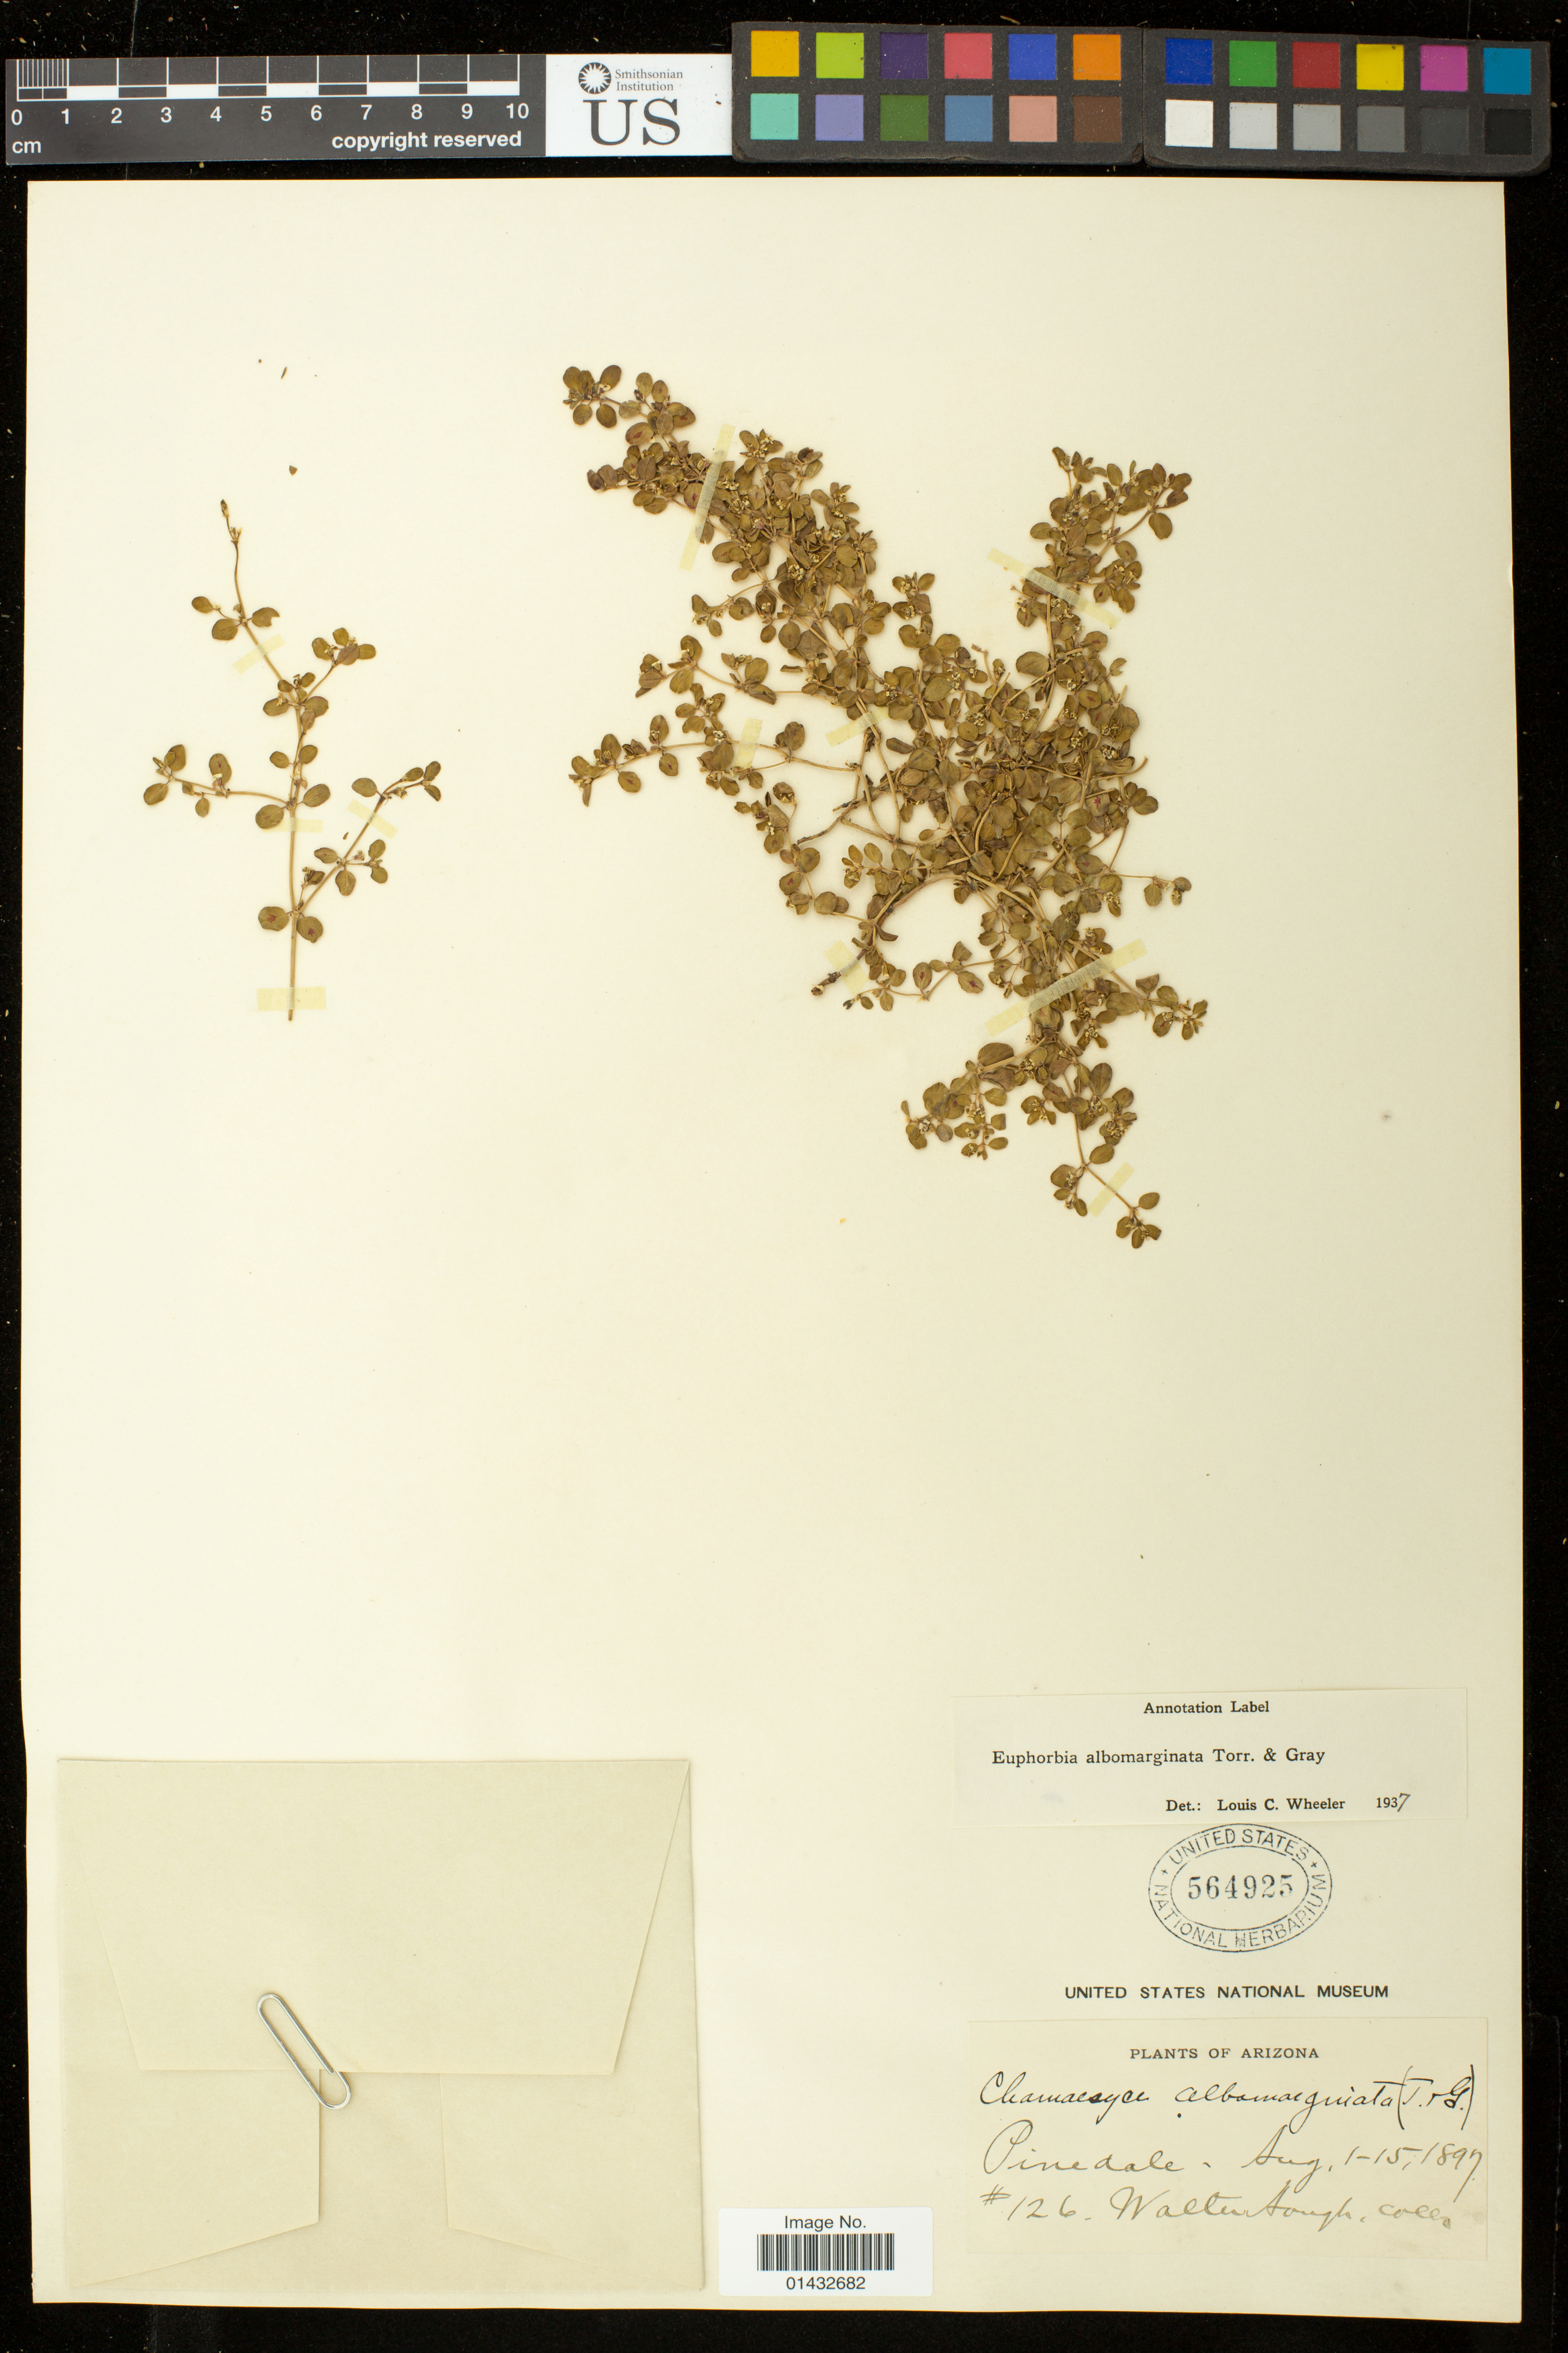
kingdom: Plantae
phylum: Tracheophyta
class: Magnoliopsida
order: Malpighiales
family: Euphorbiaceae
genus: Euphorbia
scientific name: Euphorbia albomarginata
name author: Torr. & A. Gray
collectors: W. Hough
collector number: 126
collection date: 1897-08-01/1897-08-15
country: United States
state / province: Arizona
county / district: Navajo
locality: Pinedale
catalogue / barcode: US 564925